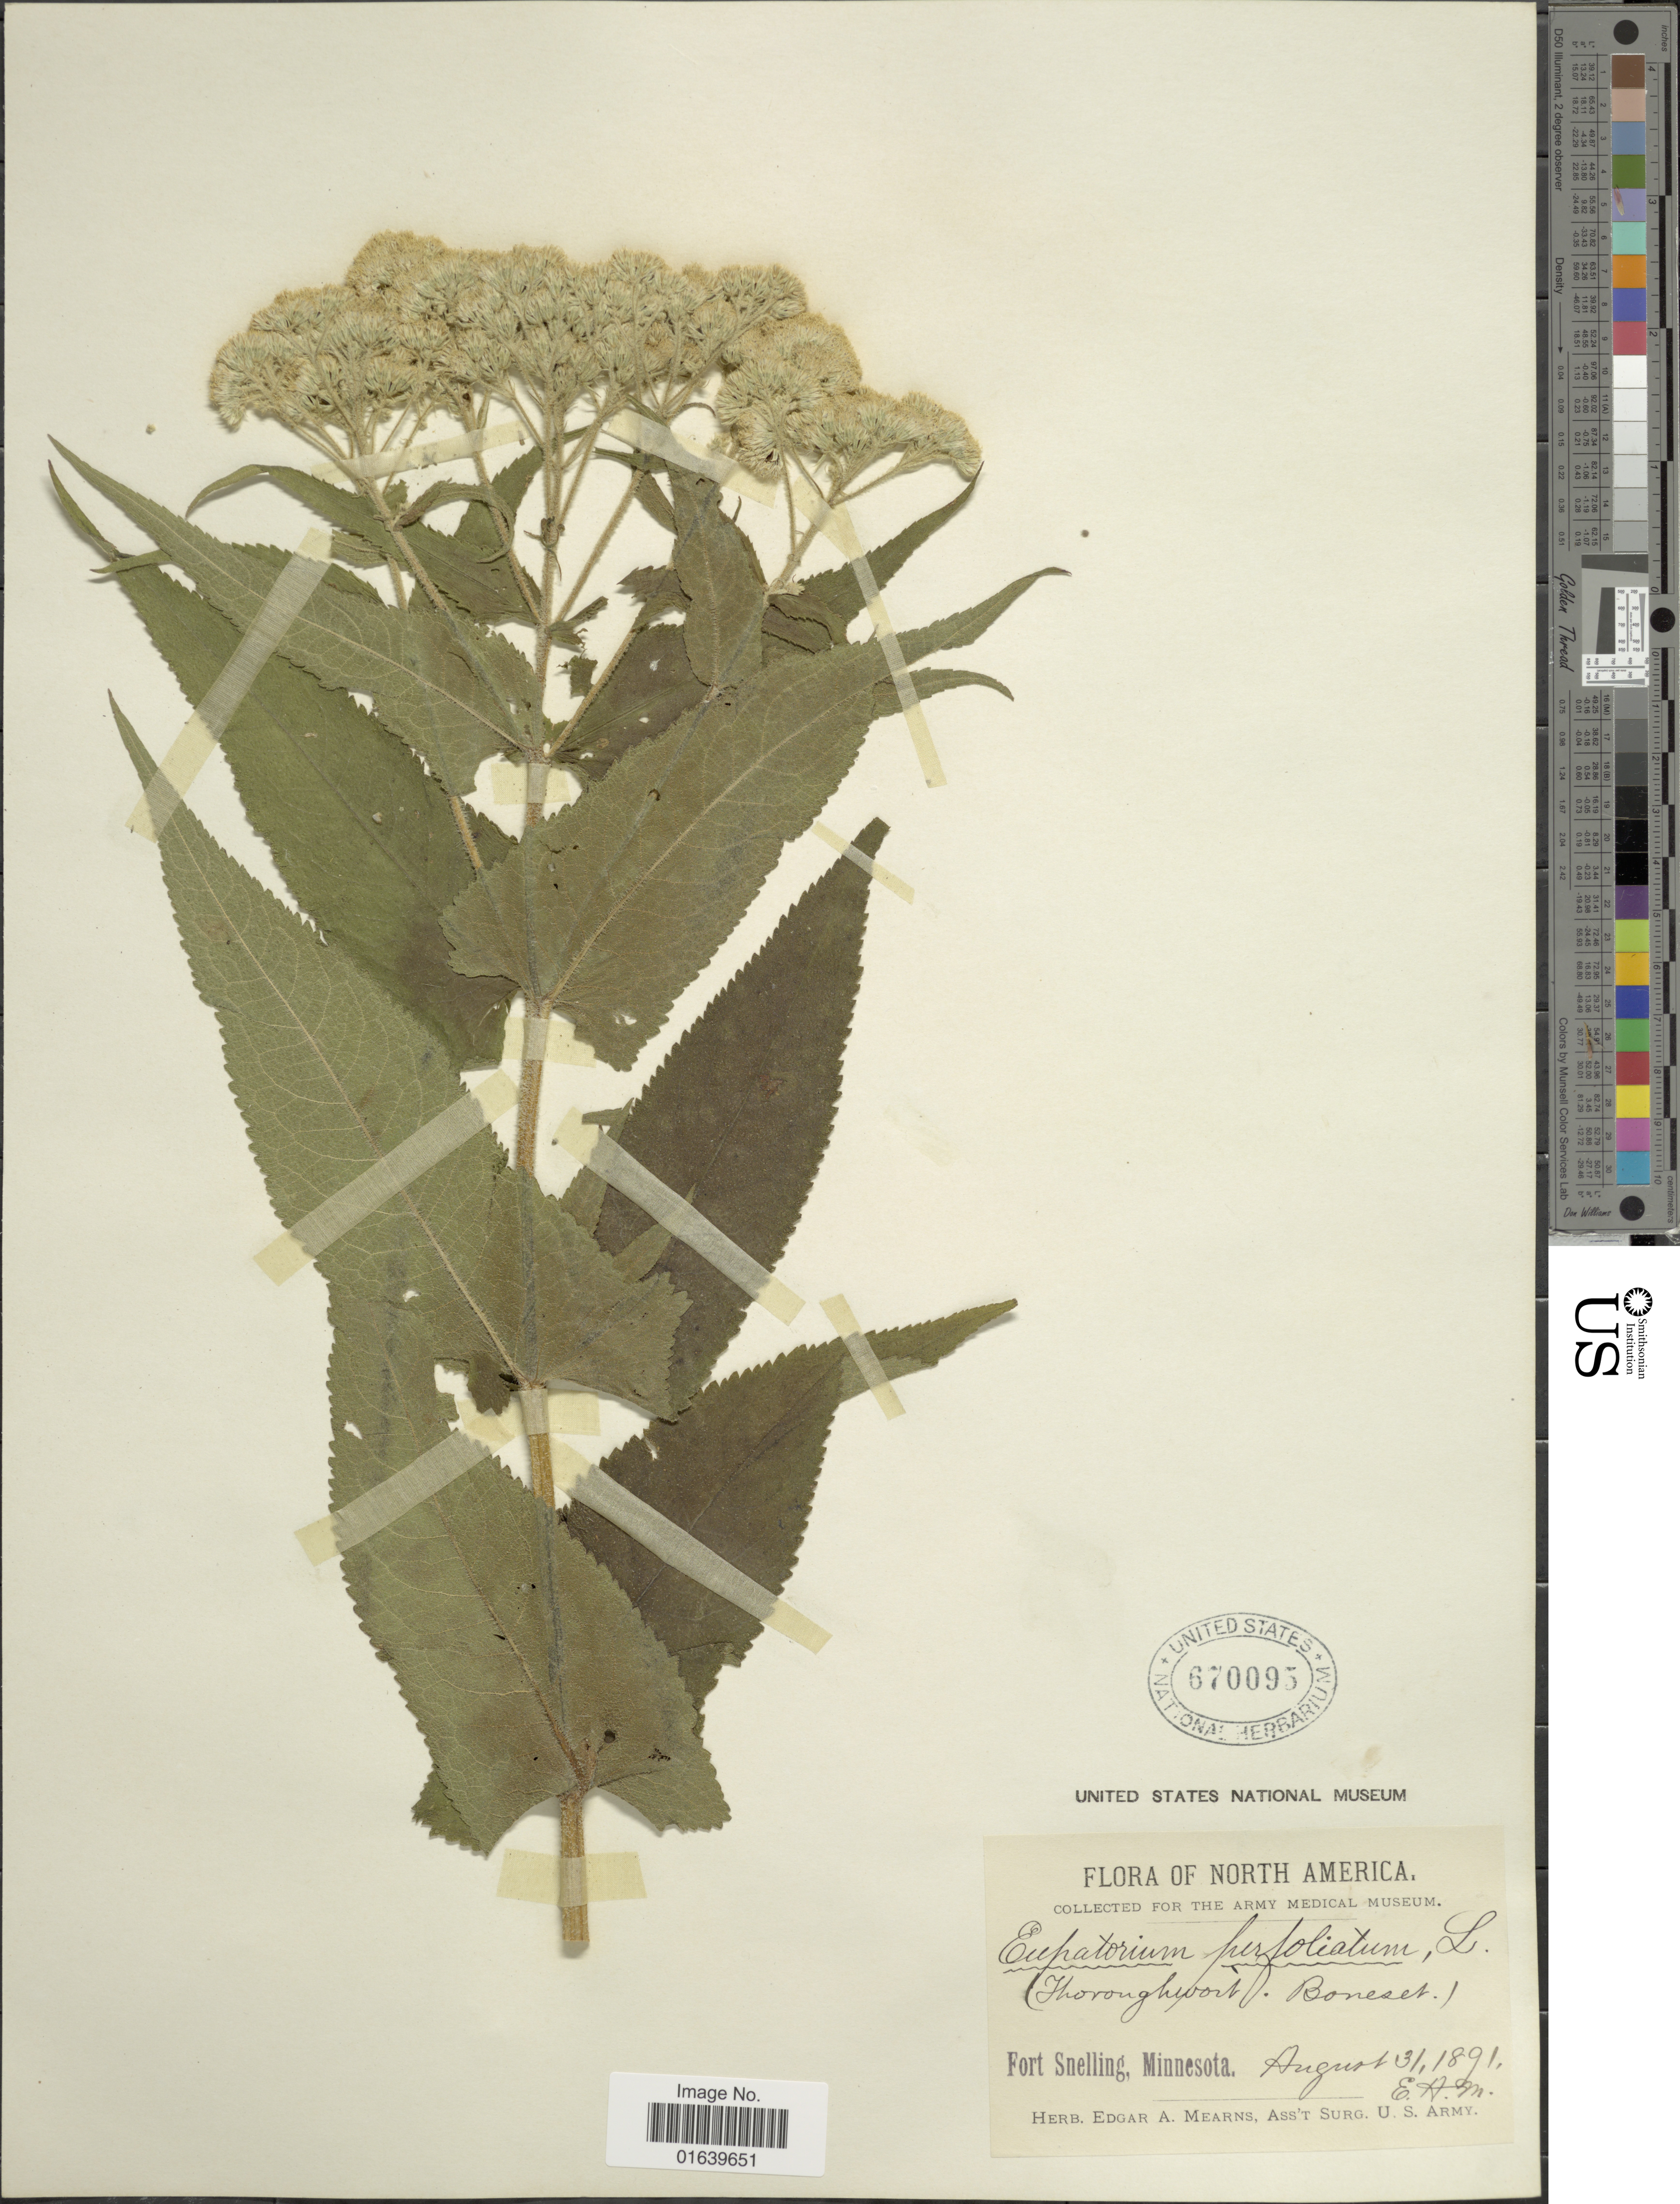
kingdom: Plantae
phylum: Tracheophyta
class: Magnoliopsida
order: Asterales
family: Asteraceae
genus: Eupatorium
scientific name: Eupatorium perfoliatum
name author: L.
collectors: E. A. Mearns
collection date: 1891-08-31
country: United States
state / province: Minnesota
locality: North America, Fort Snelling.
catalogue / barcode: US 670095